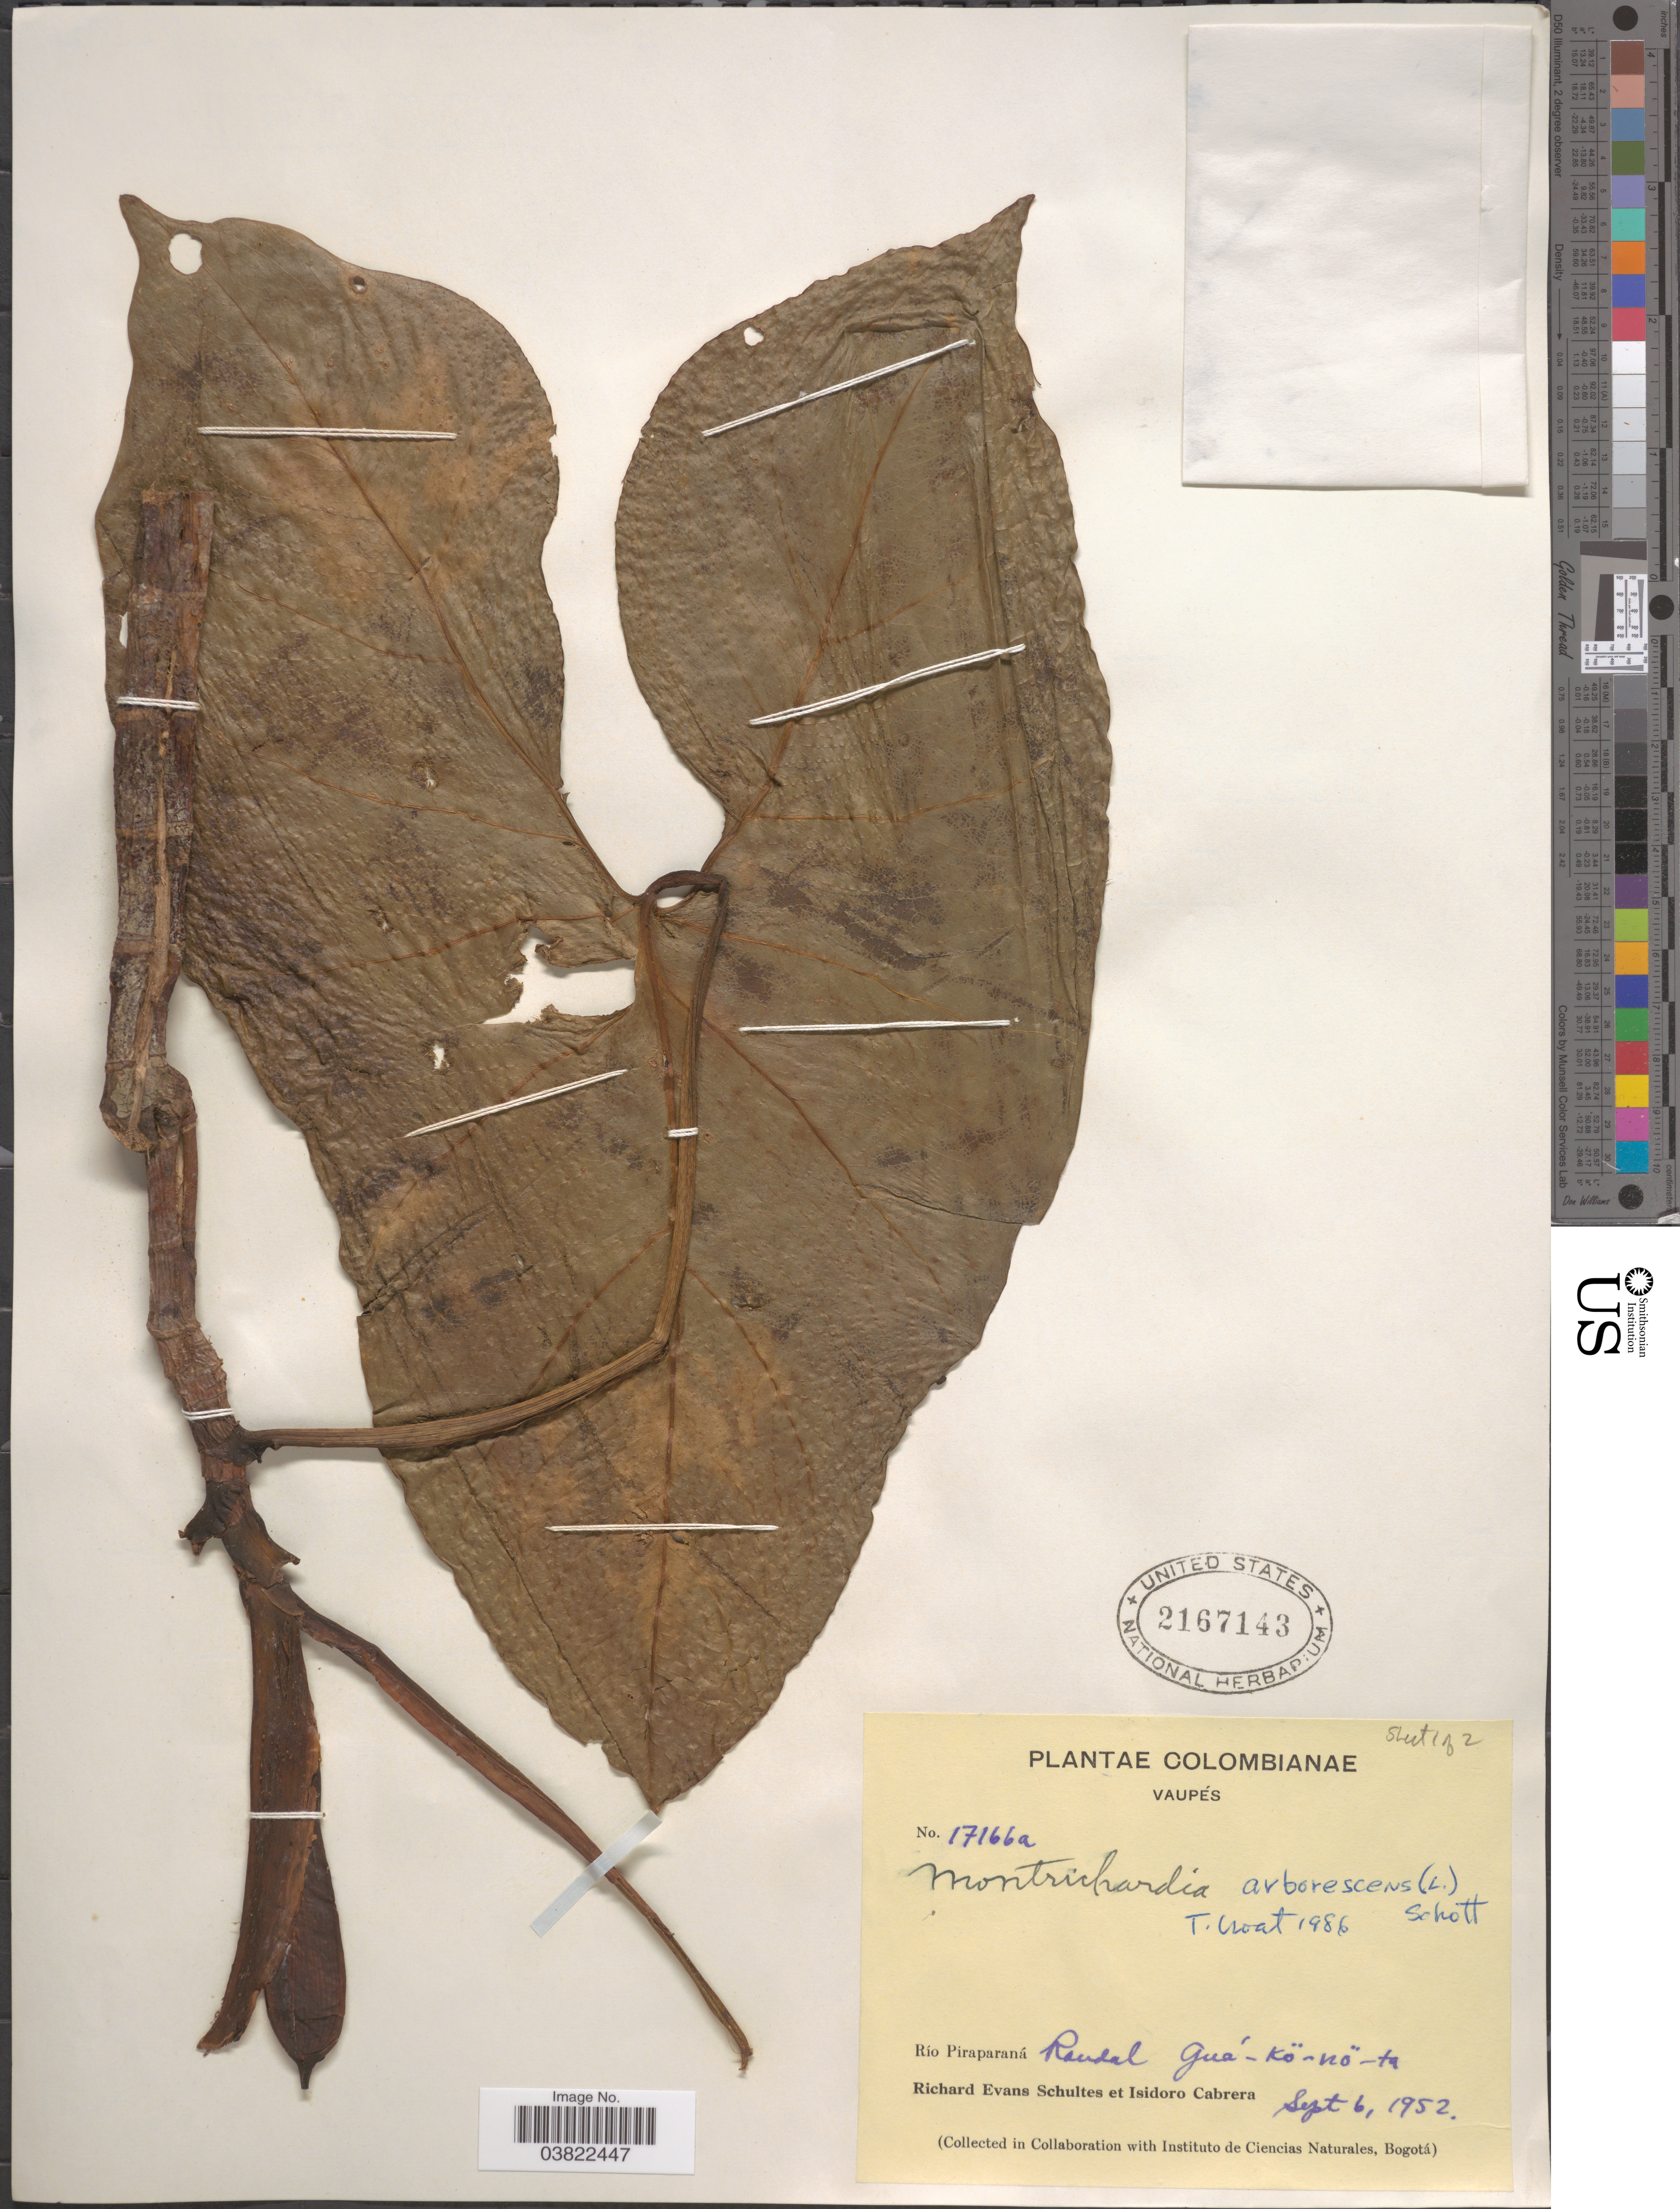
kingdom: Plantae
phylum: Tracheophyta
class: Liliopsida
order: Alismatales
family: Araceae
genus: Montrichardia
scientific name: Montrichardia arborea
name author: (Kunth) Schott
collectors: R. E. Schultes & I. Cabrera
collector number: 17166a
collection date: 1952-09-06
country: Colombia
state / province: Vaupés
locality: Río Piraparaná. Raudel Guá-kö-nö-ta.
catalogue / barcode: US 2167143